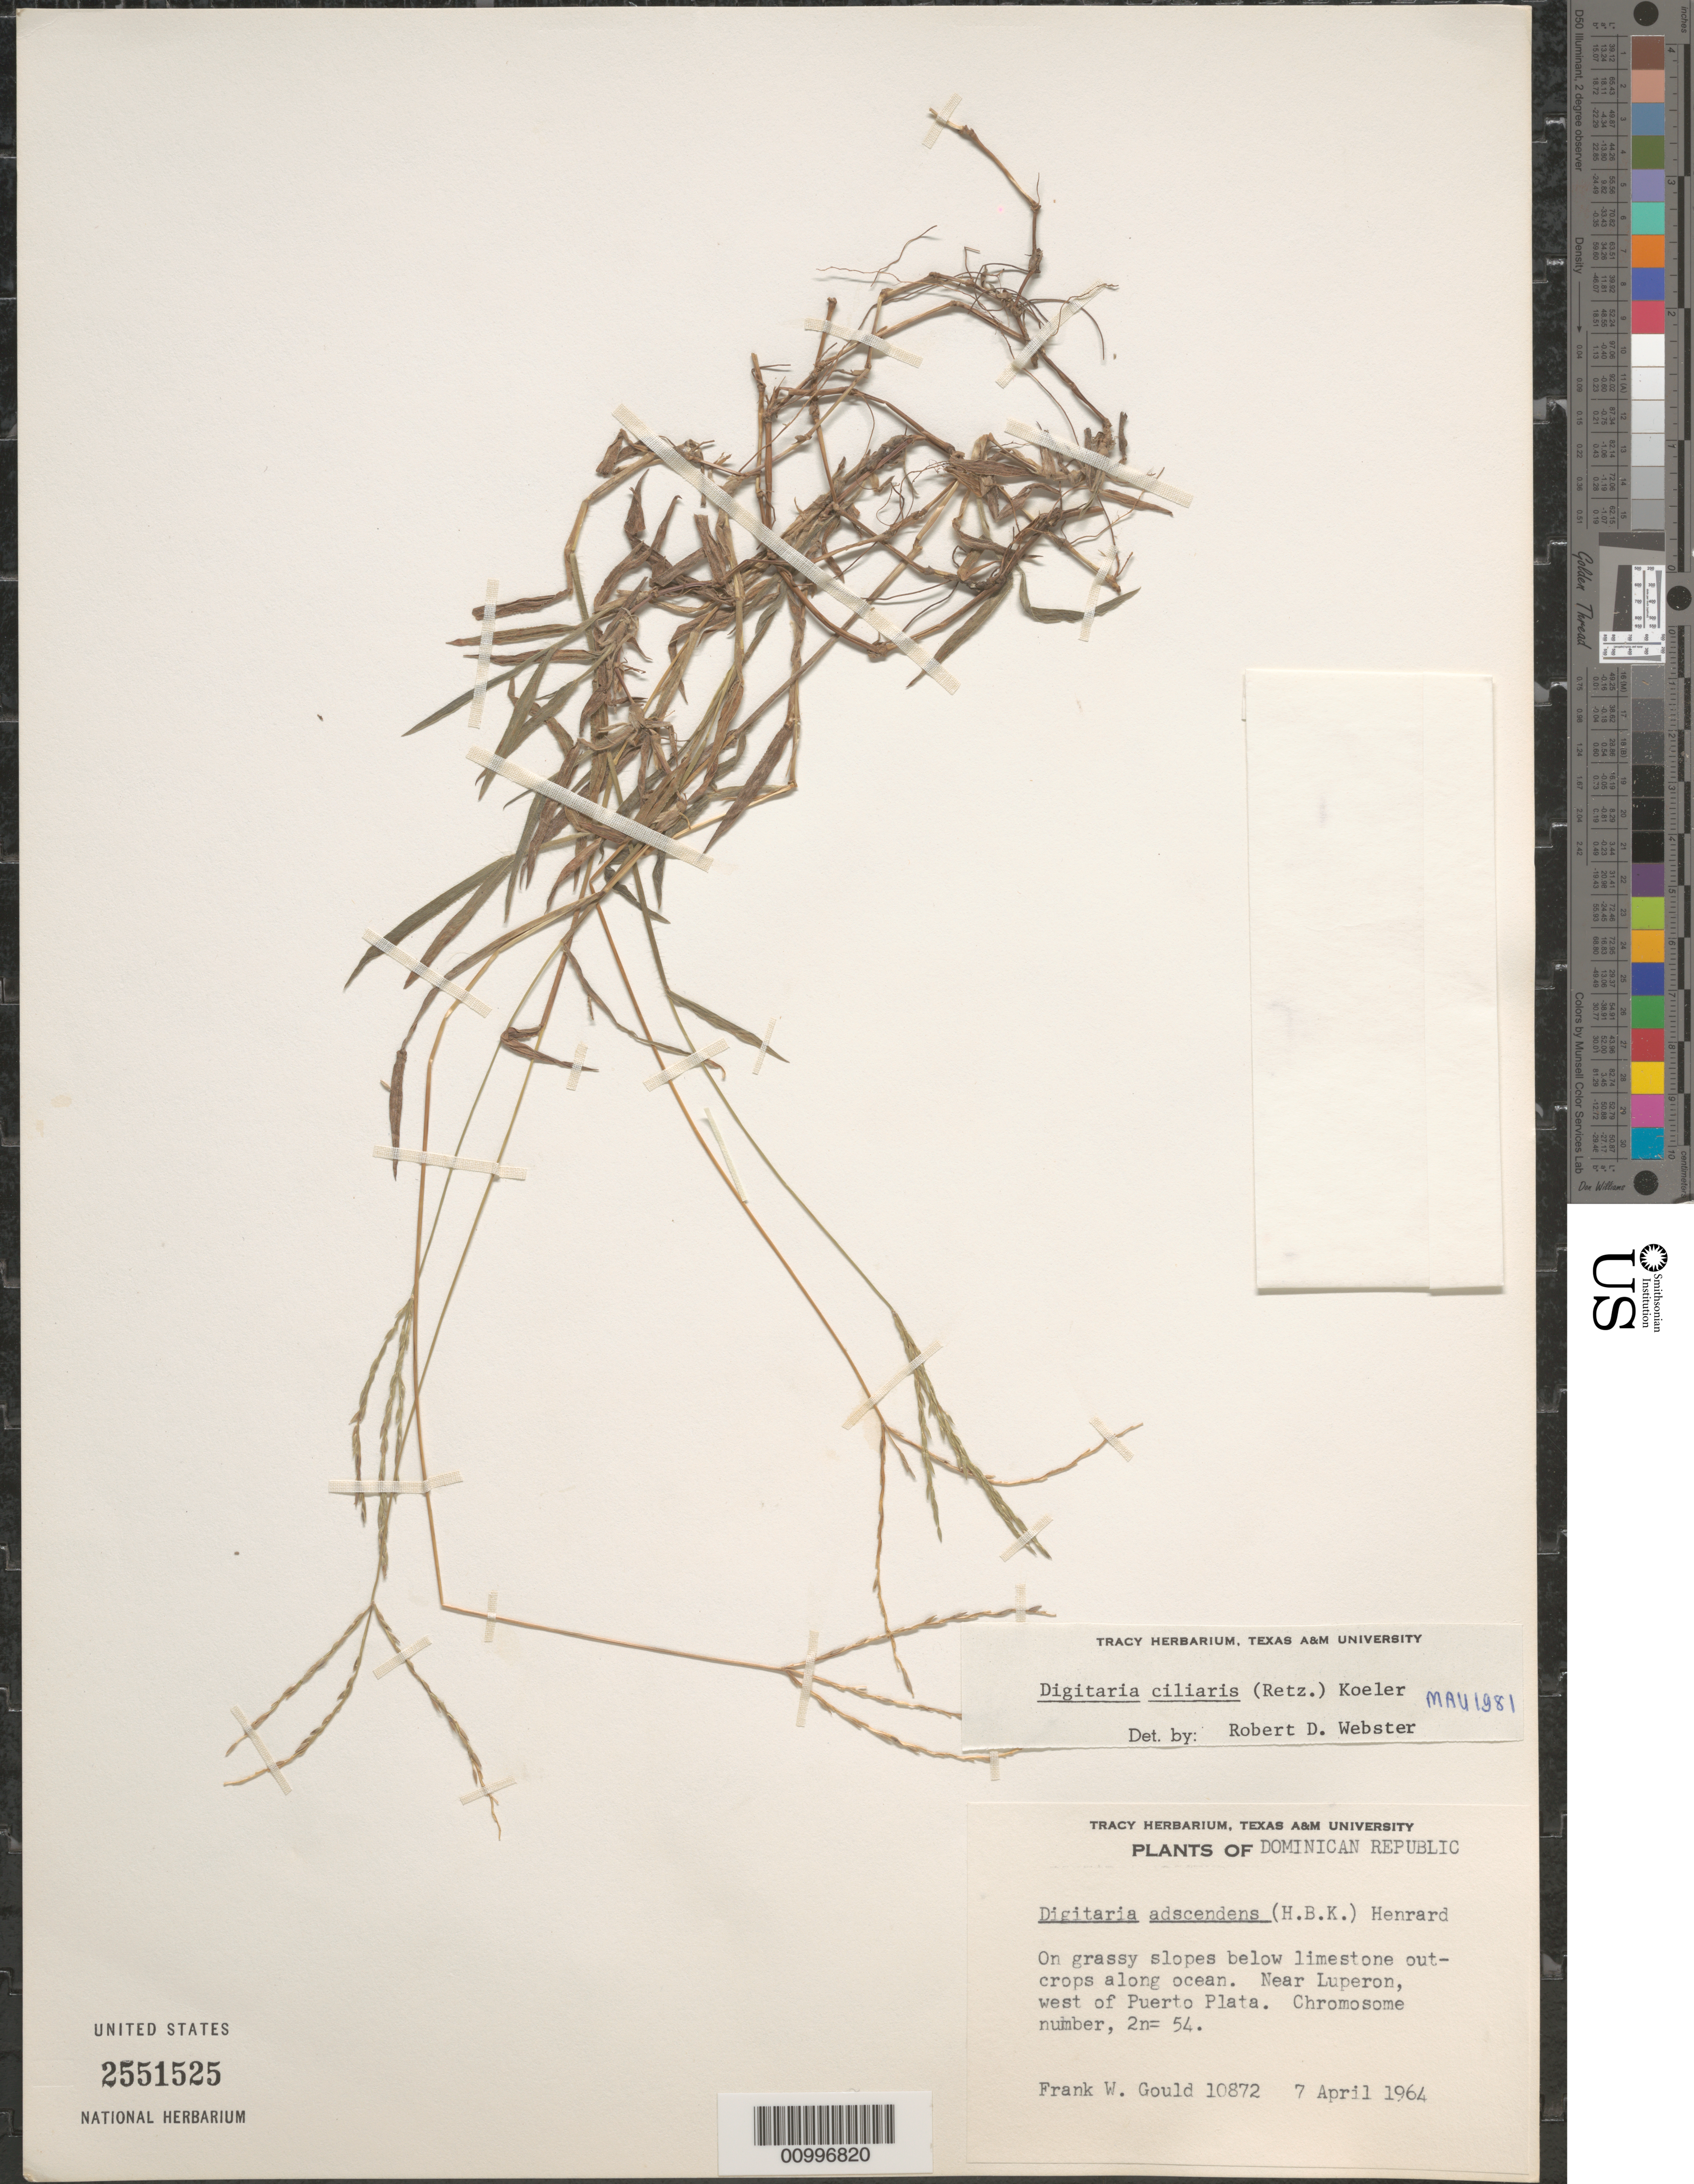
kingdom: Plantae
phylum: Tracheophyta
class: Liliopsida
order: Poales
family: Poaceae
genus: Digitaria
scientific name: Digitaria ciliaris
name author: (Retz.) Koeler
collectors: F. W. Gould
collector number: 10872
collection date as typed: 07 Apr 1964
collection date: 1964-04-07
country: Dominican Republic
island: Hispaniola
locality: Near Luperon, west of Puerto Plata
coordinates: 0 N, 0 E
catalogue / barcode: US 2551525